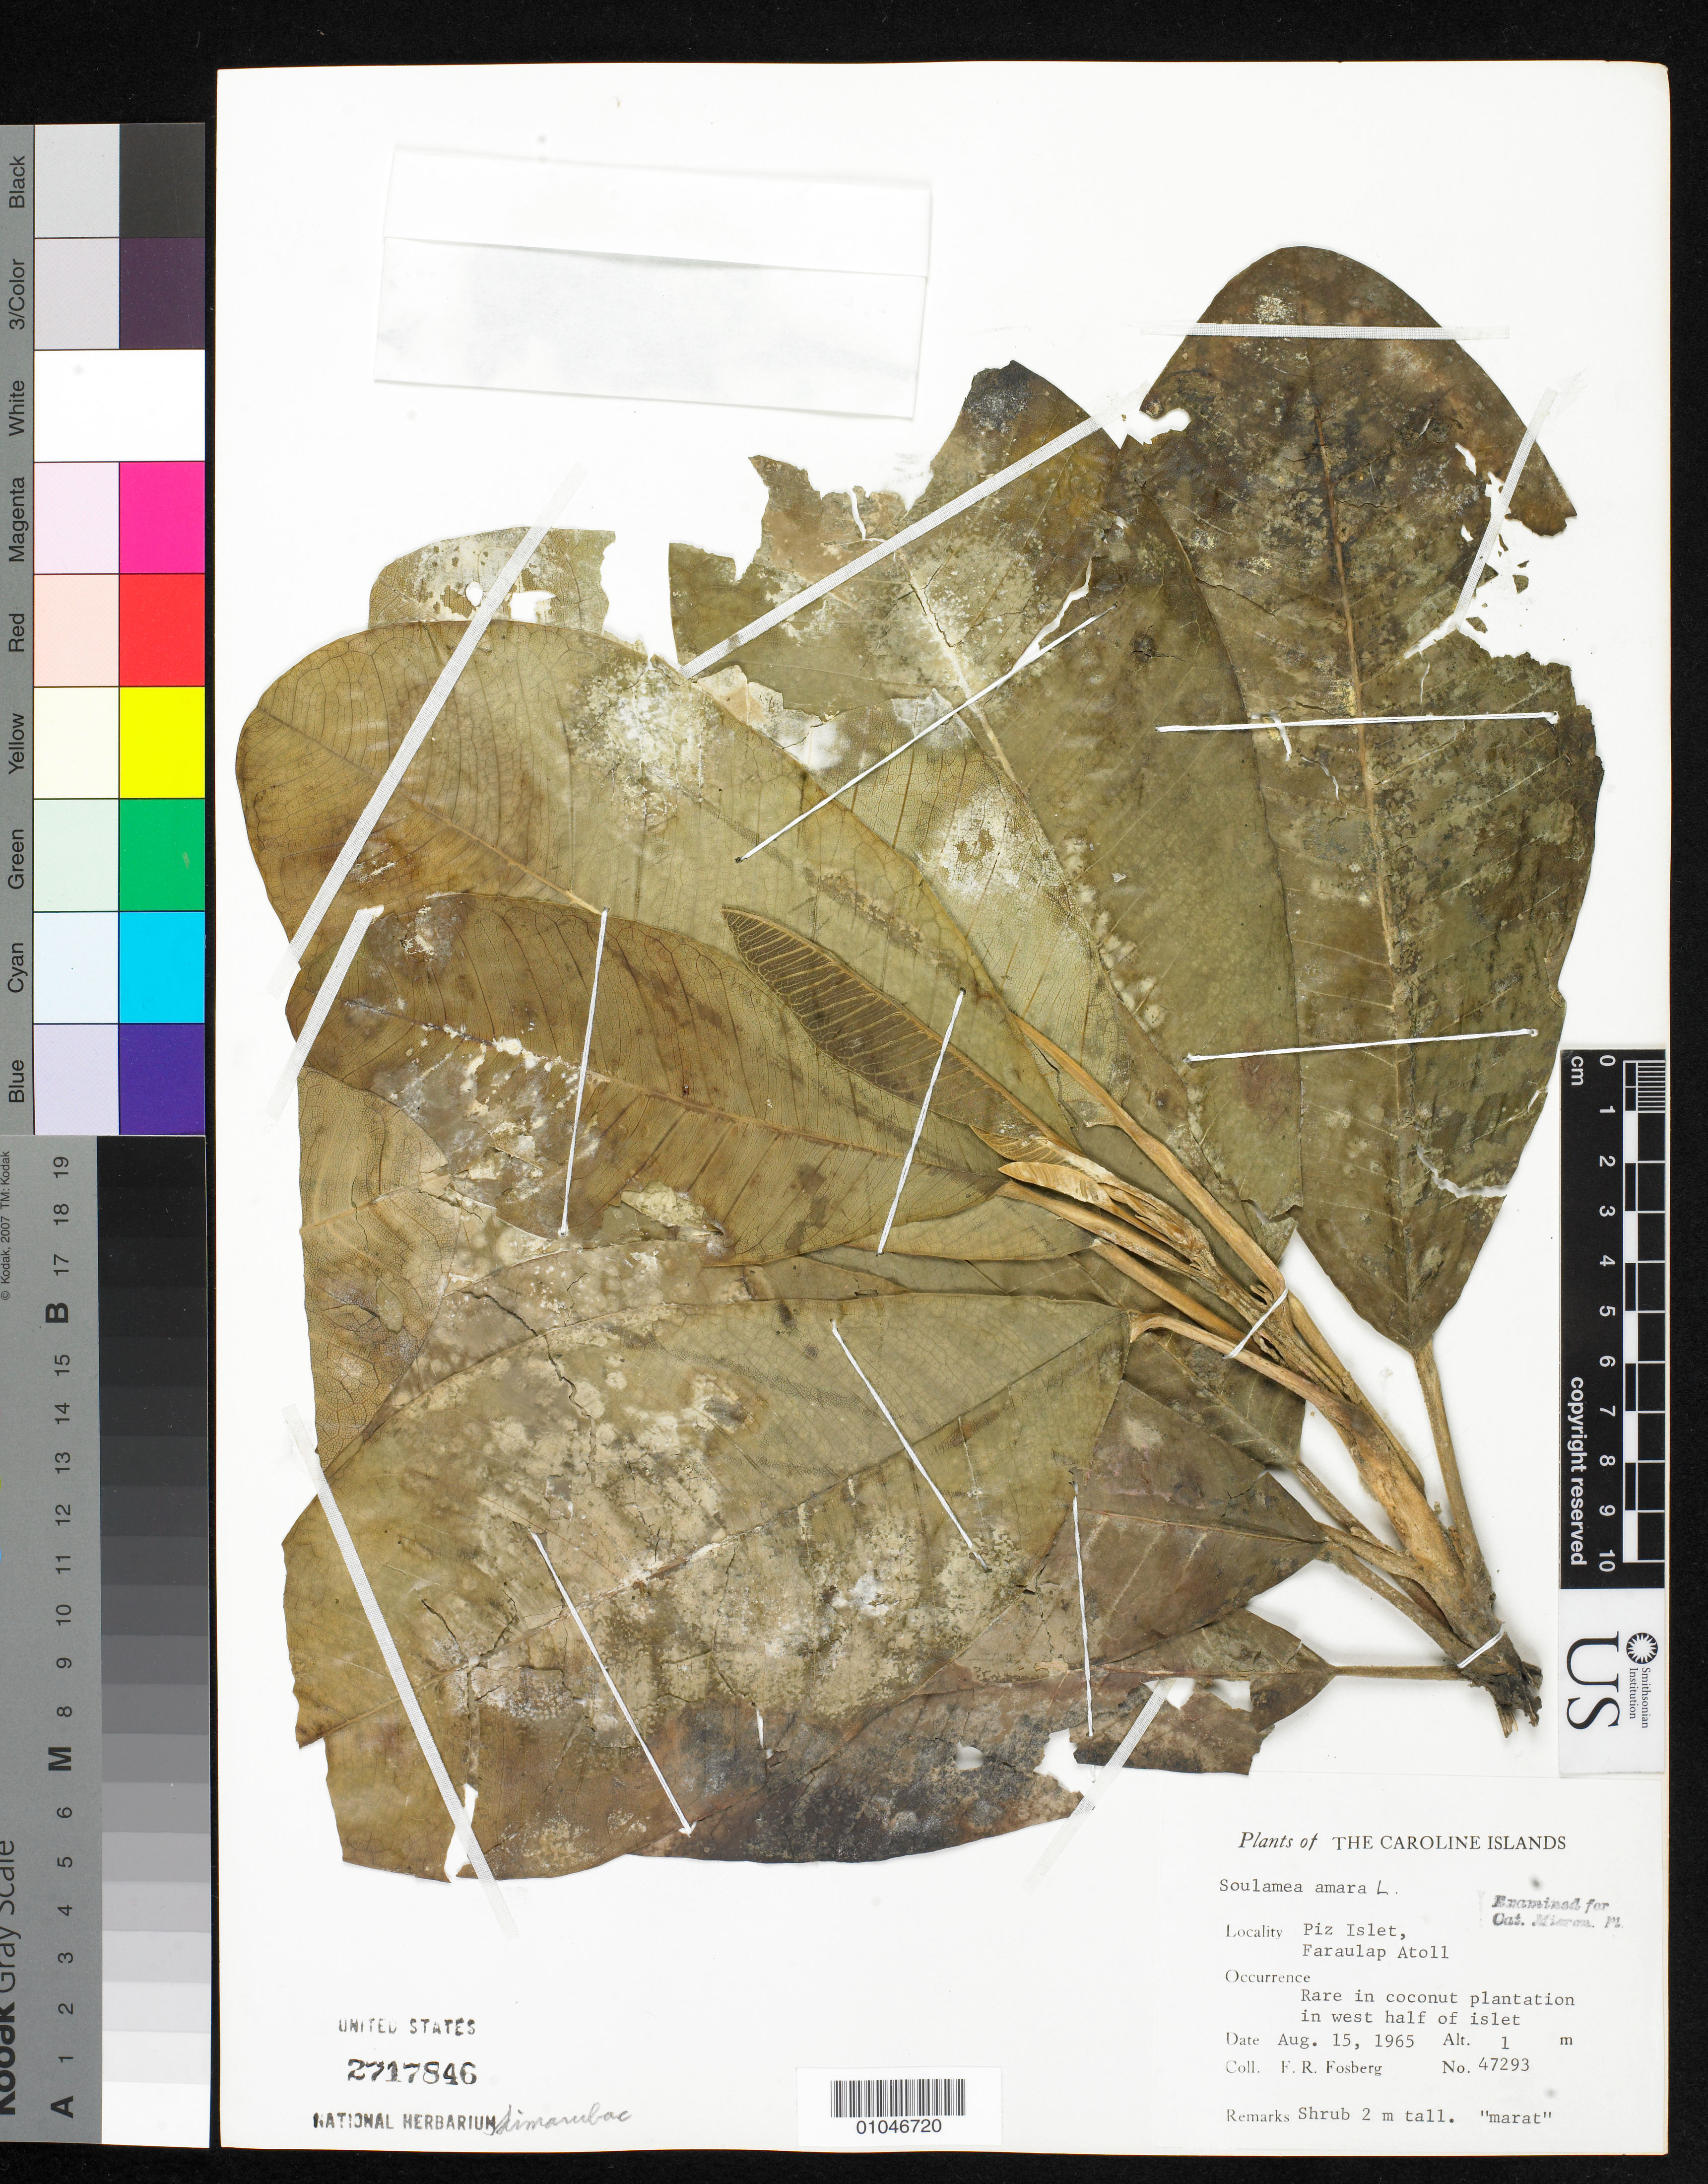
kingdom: Plantae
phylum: Tracheophyta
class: Magnoliopsida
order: Sapindales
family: Simaroubaceae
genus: Soulamea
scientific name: Soulamea amara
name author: Lam.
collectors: F. R. Fosberg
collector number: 47293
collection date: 1965-08-15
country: Micronesia, Federated States of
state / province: Yap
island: Faraulep Atoll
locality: Pis Islet, W half of islet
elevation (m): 1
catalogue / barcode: US 2717846